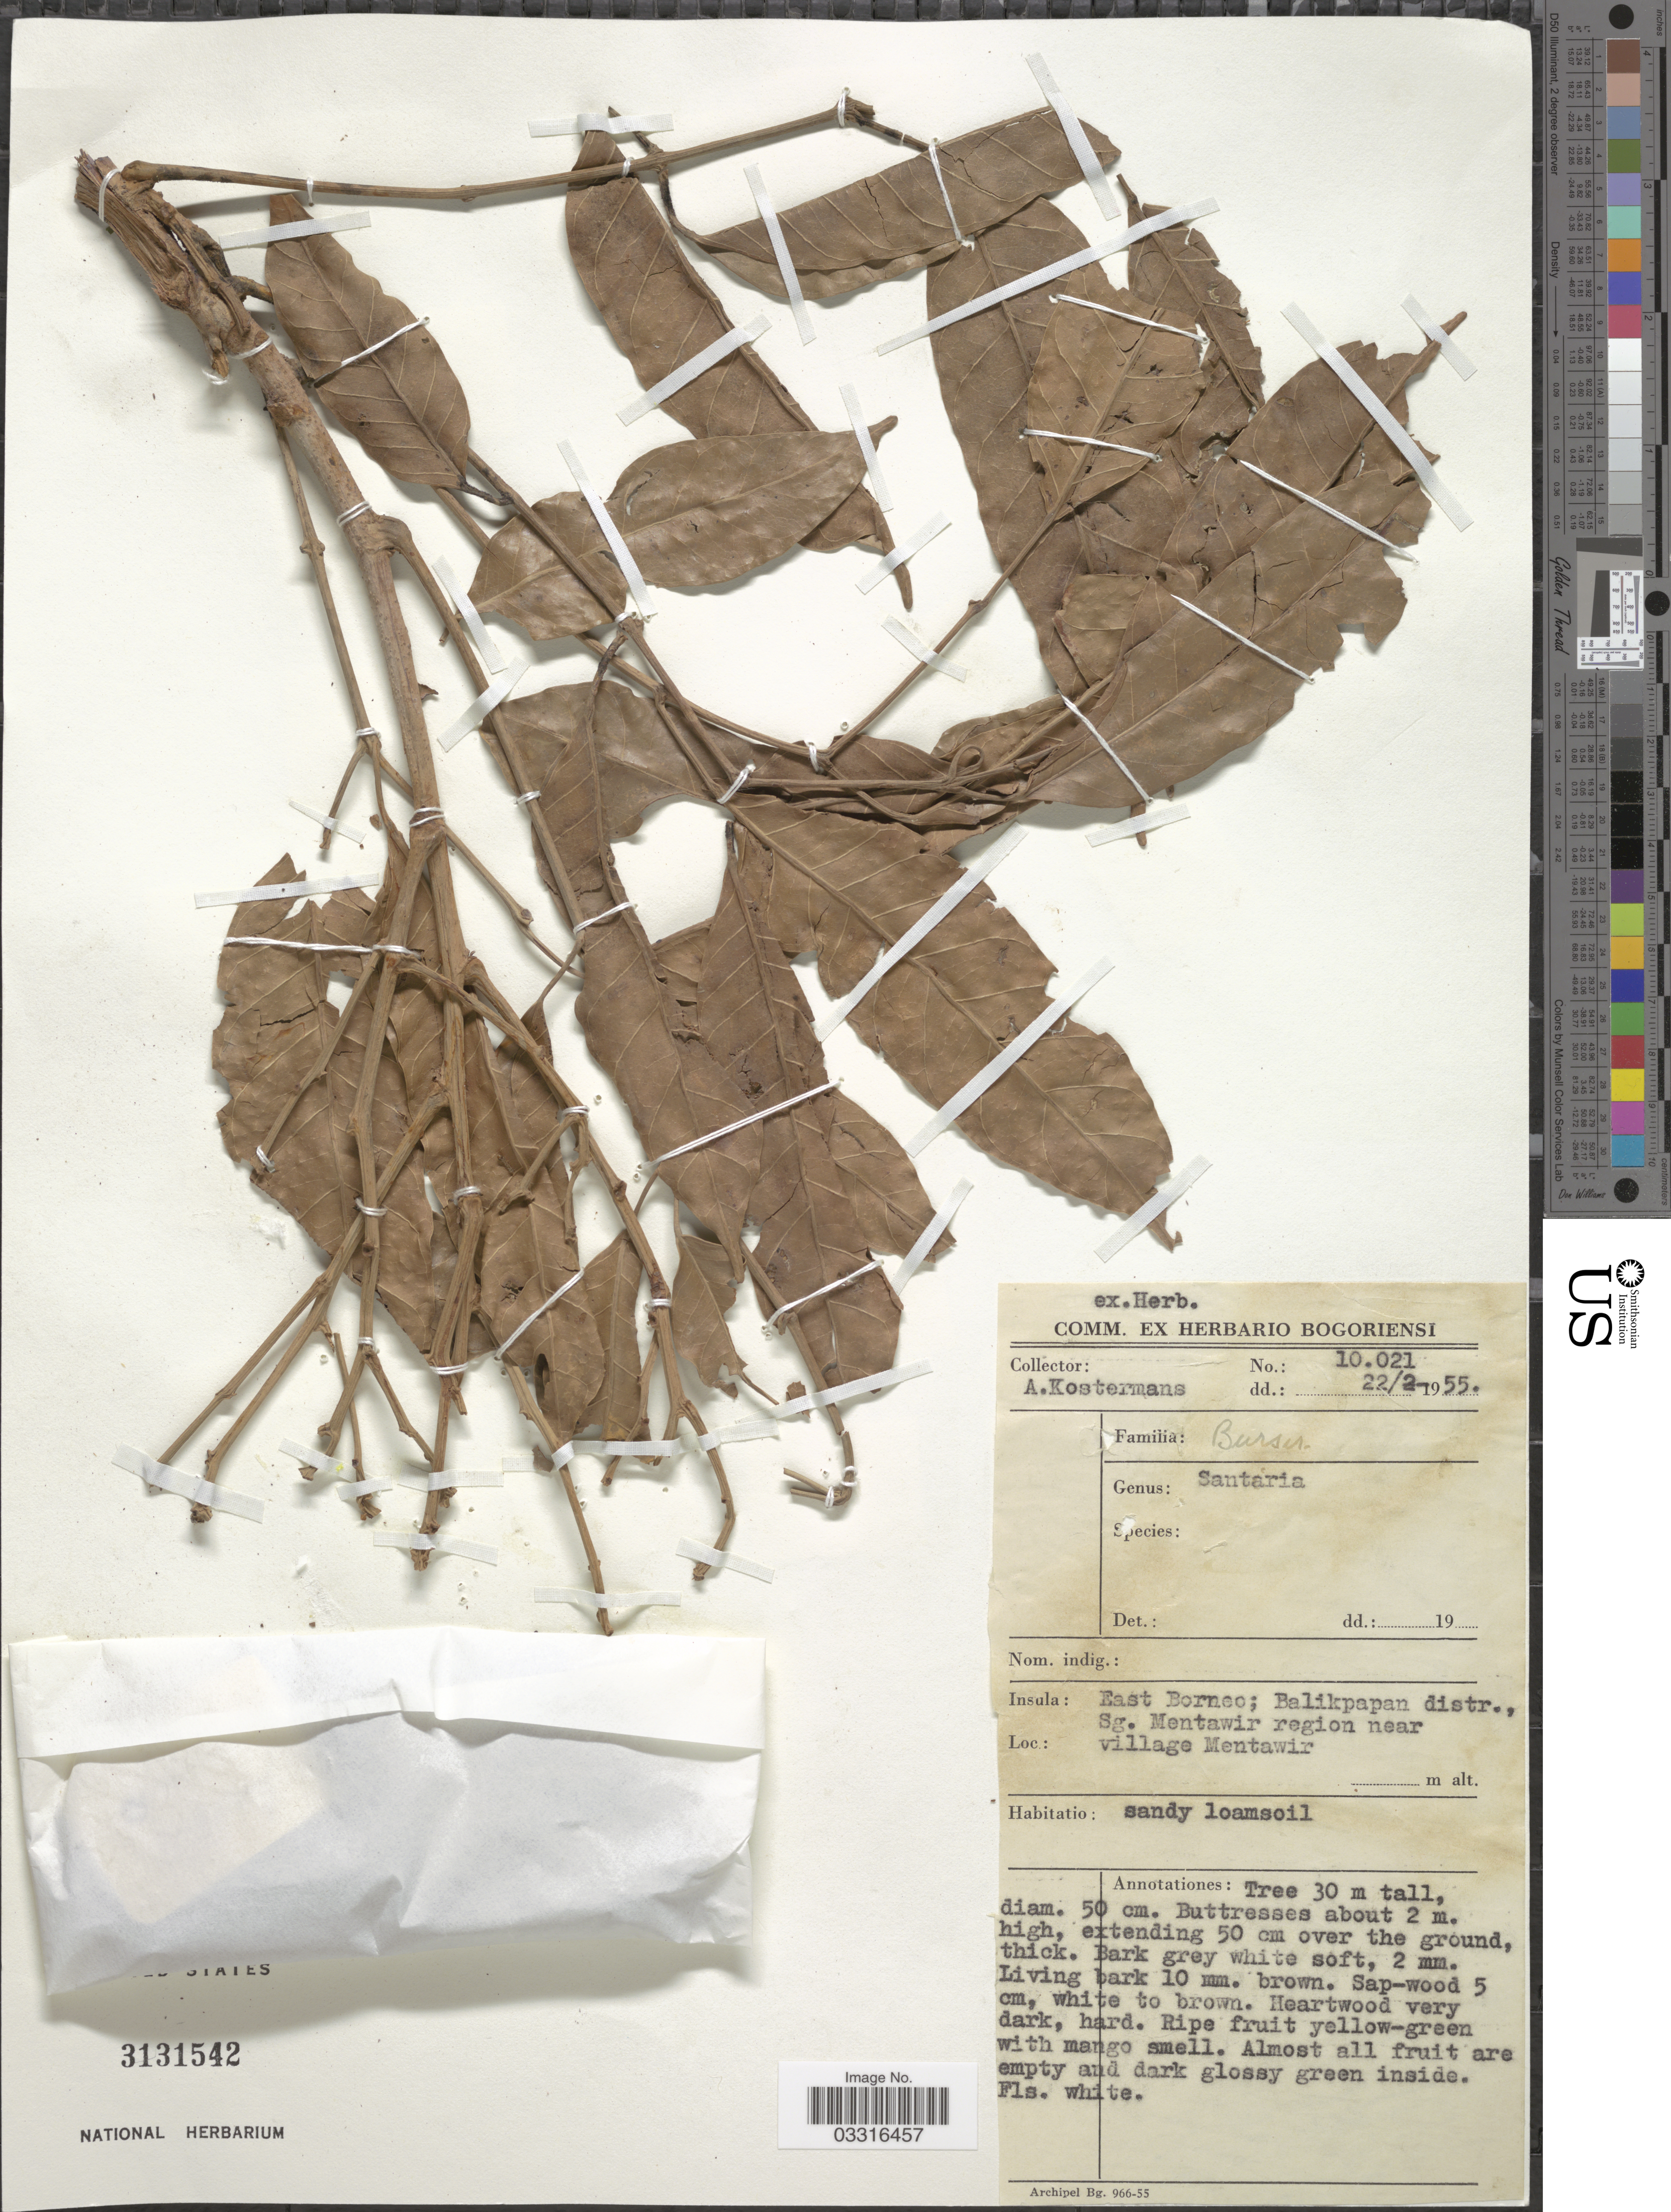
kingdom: Plantae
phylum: Tracheophyta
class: Magnoliopsida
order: Sapindales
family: Burseraceae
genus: Santiria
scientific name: Santiria sp.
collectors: A. J. G. Kostermans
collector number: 10021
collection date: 1955-02-22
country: Indonesia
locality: Insula: East Borneo; Balikpapan distr., Sg. Mentawir region near village Mentawir.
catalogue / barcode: US 3131542